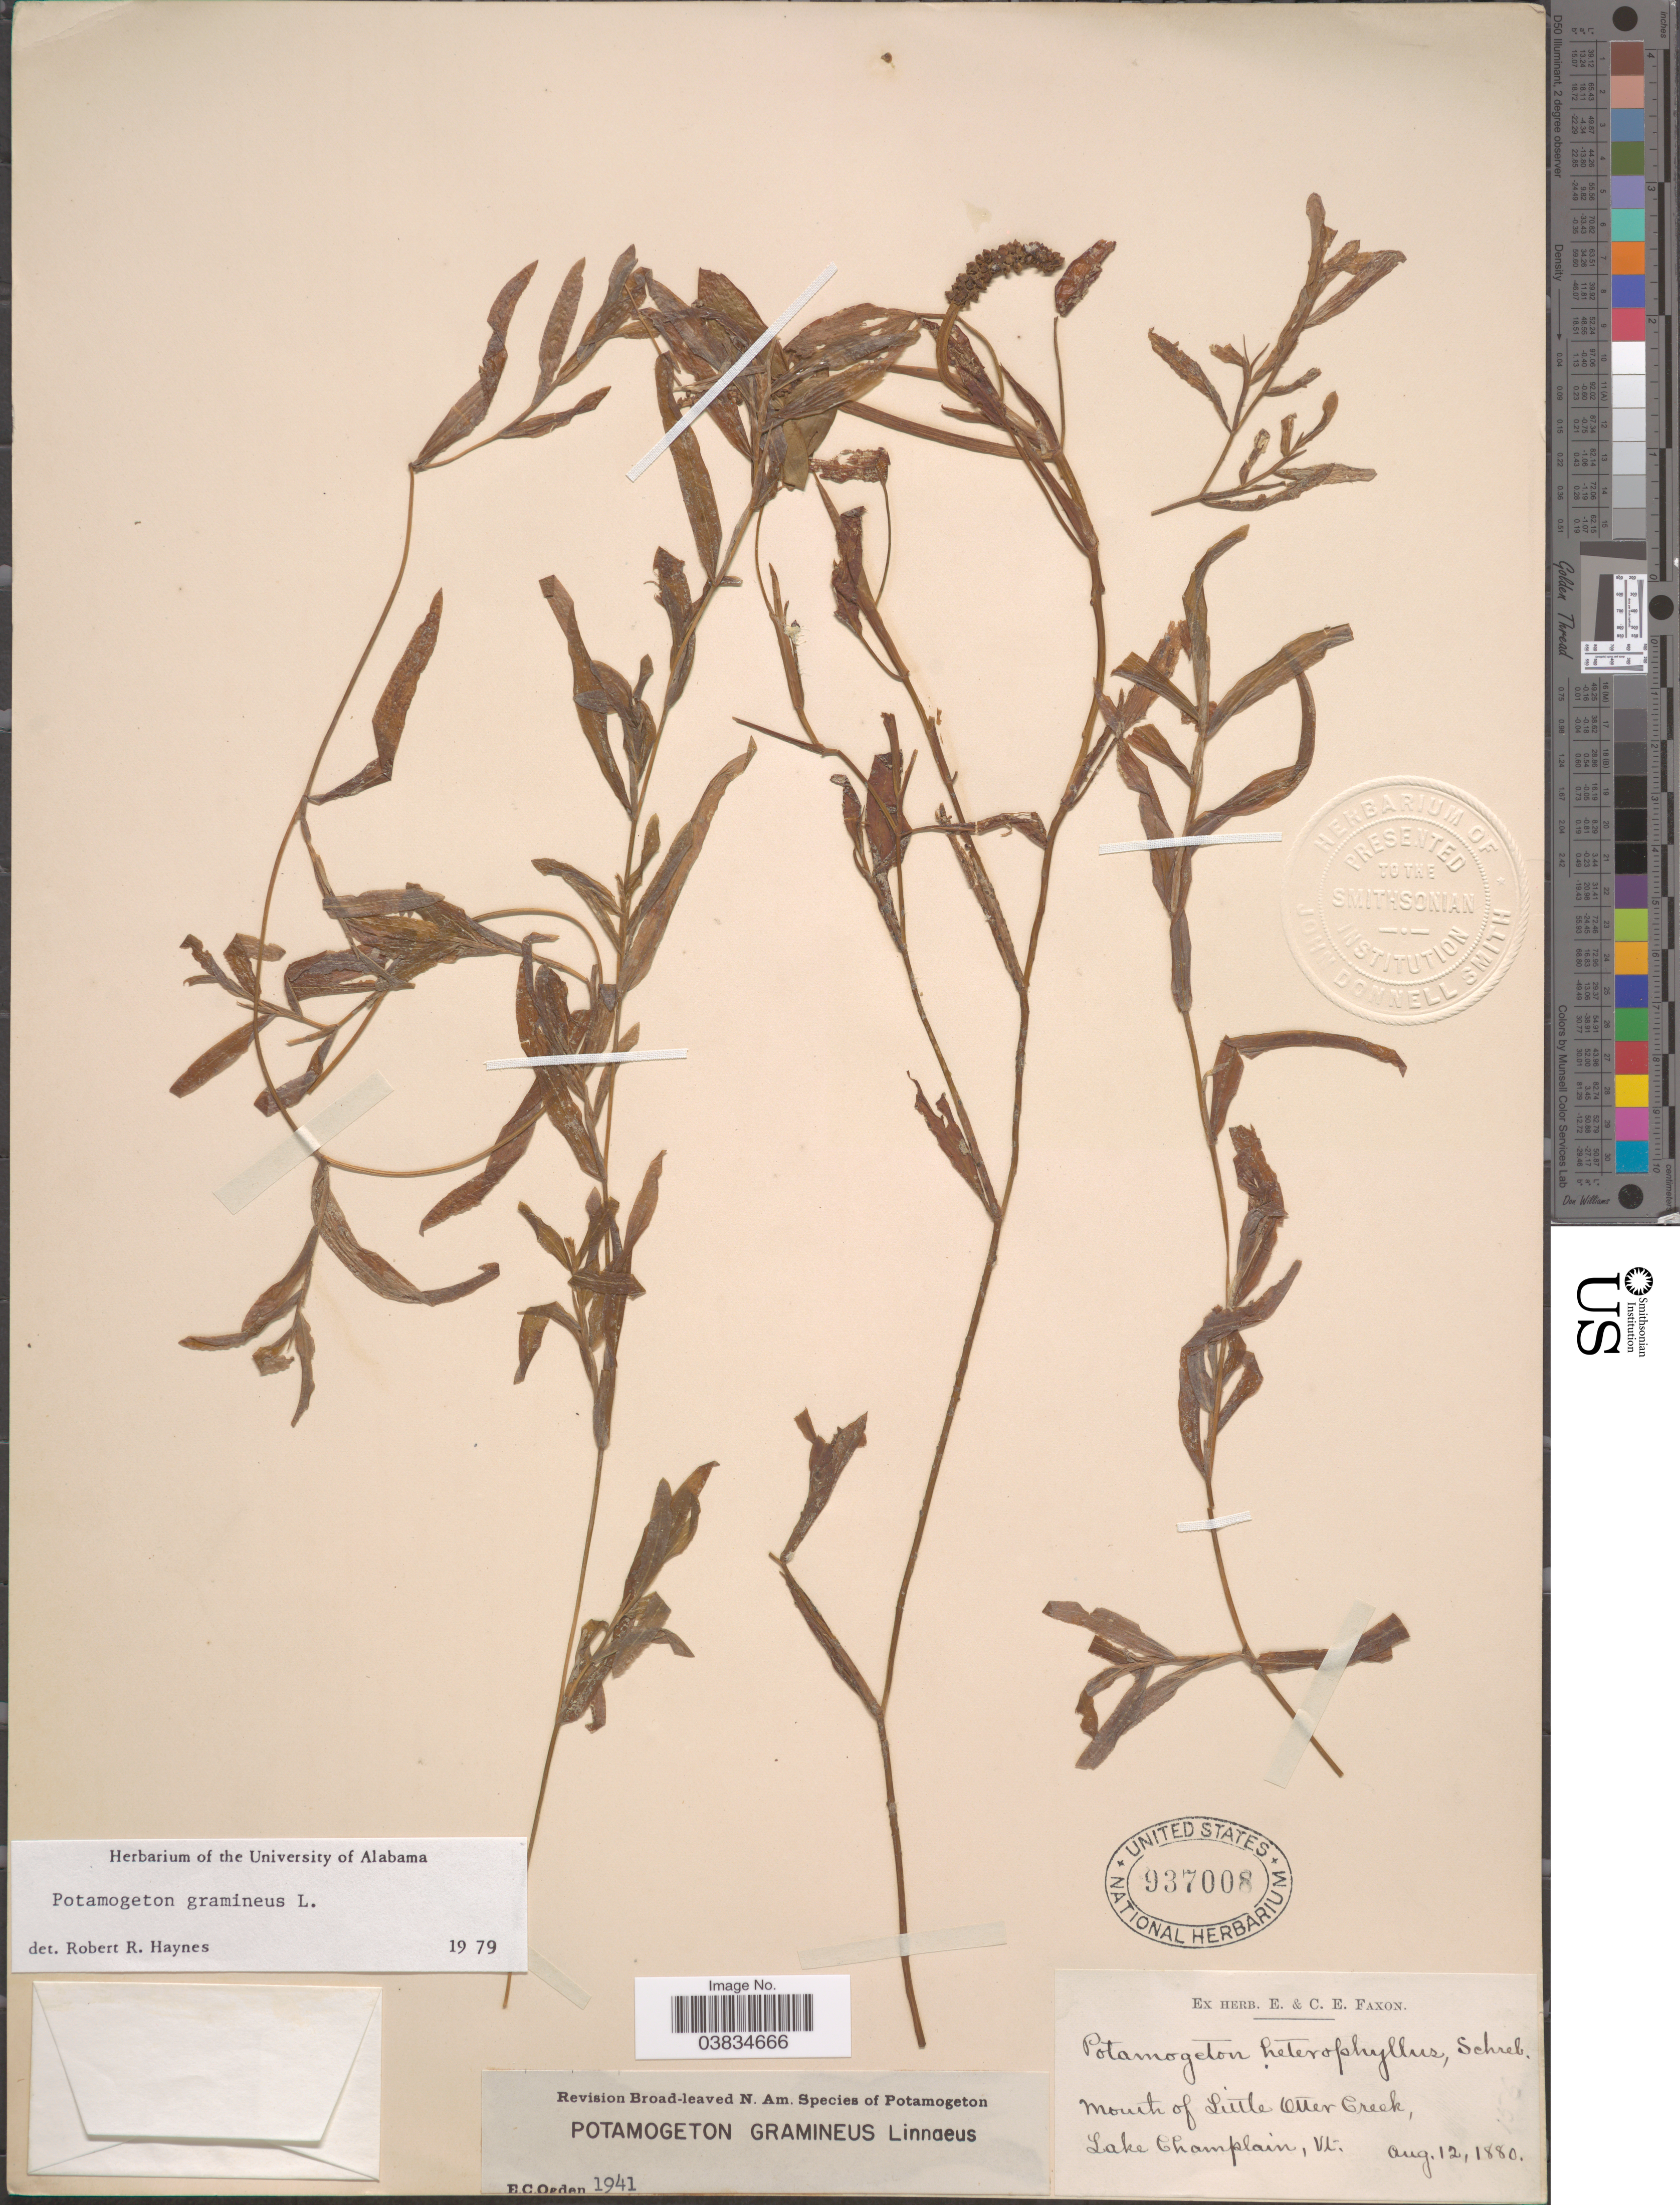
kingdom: Plantae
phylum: Tracheophyta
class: Liliopsida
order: Alismatales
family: Potamogetonaceae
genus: Potamogeton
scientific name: Potamogeton gramineus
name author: L.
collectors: ex herb. E. & C.E. Faxon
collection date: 1880-08-12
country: United States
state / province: Vermont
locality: Mouth of Little Otter Creek, Lake Champlain.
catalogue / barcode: US 937008